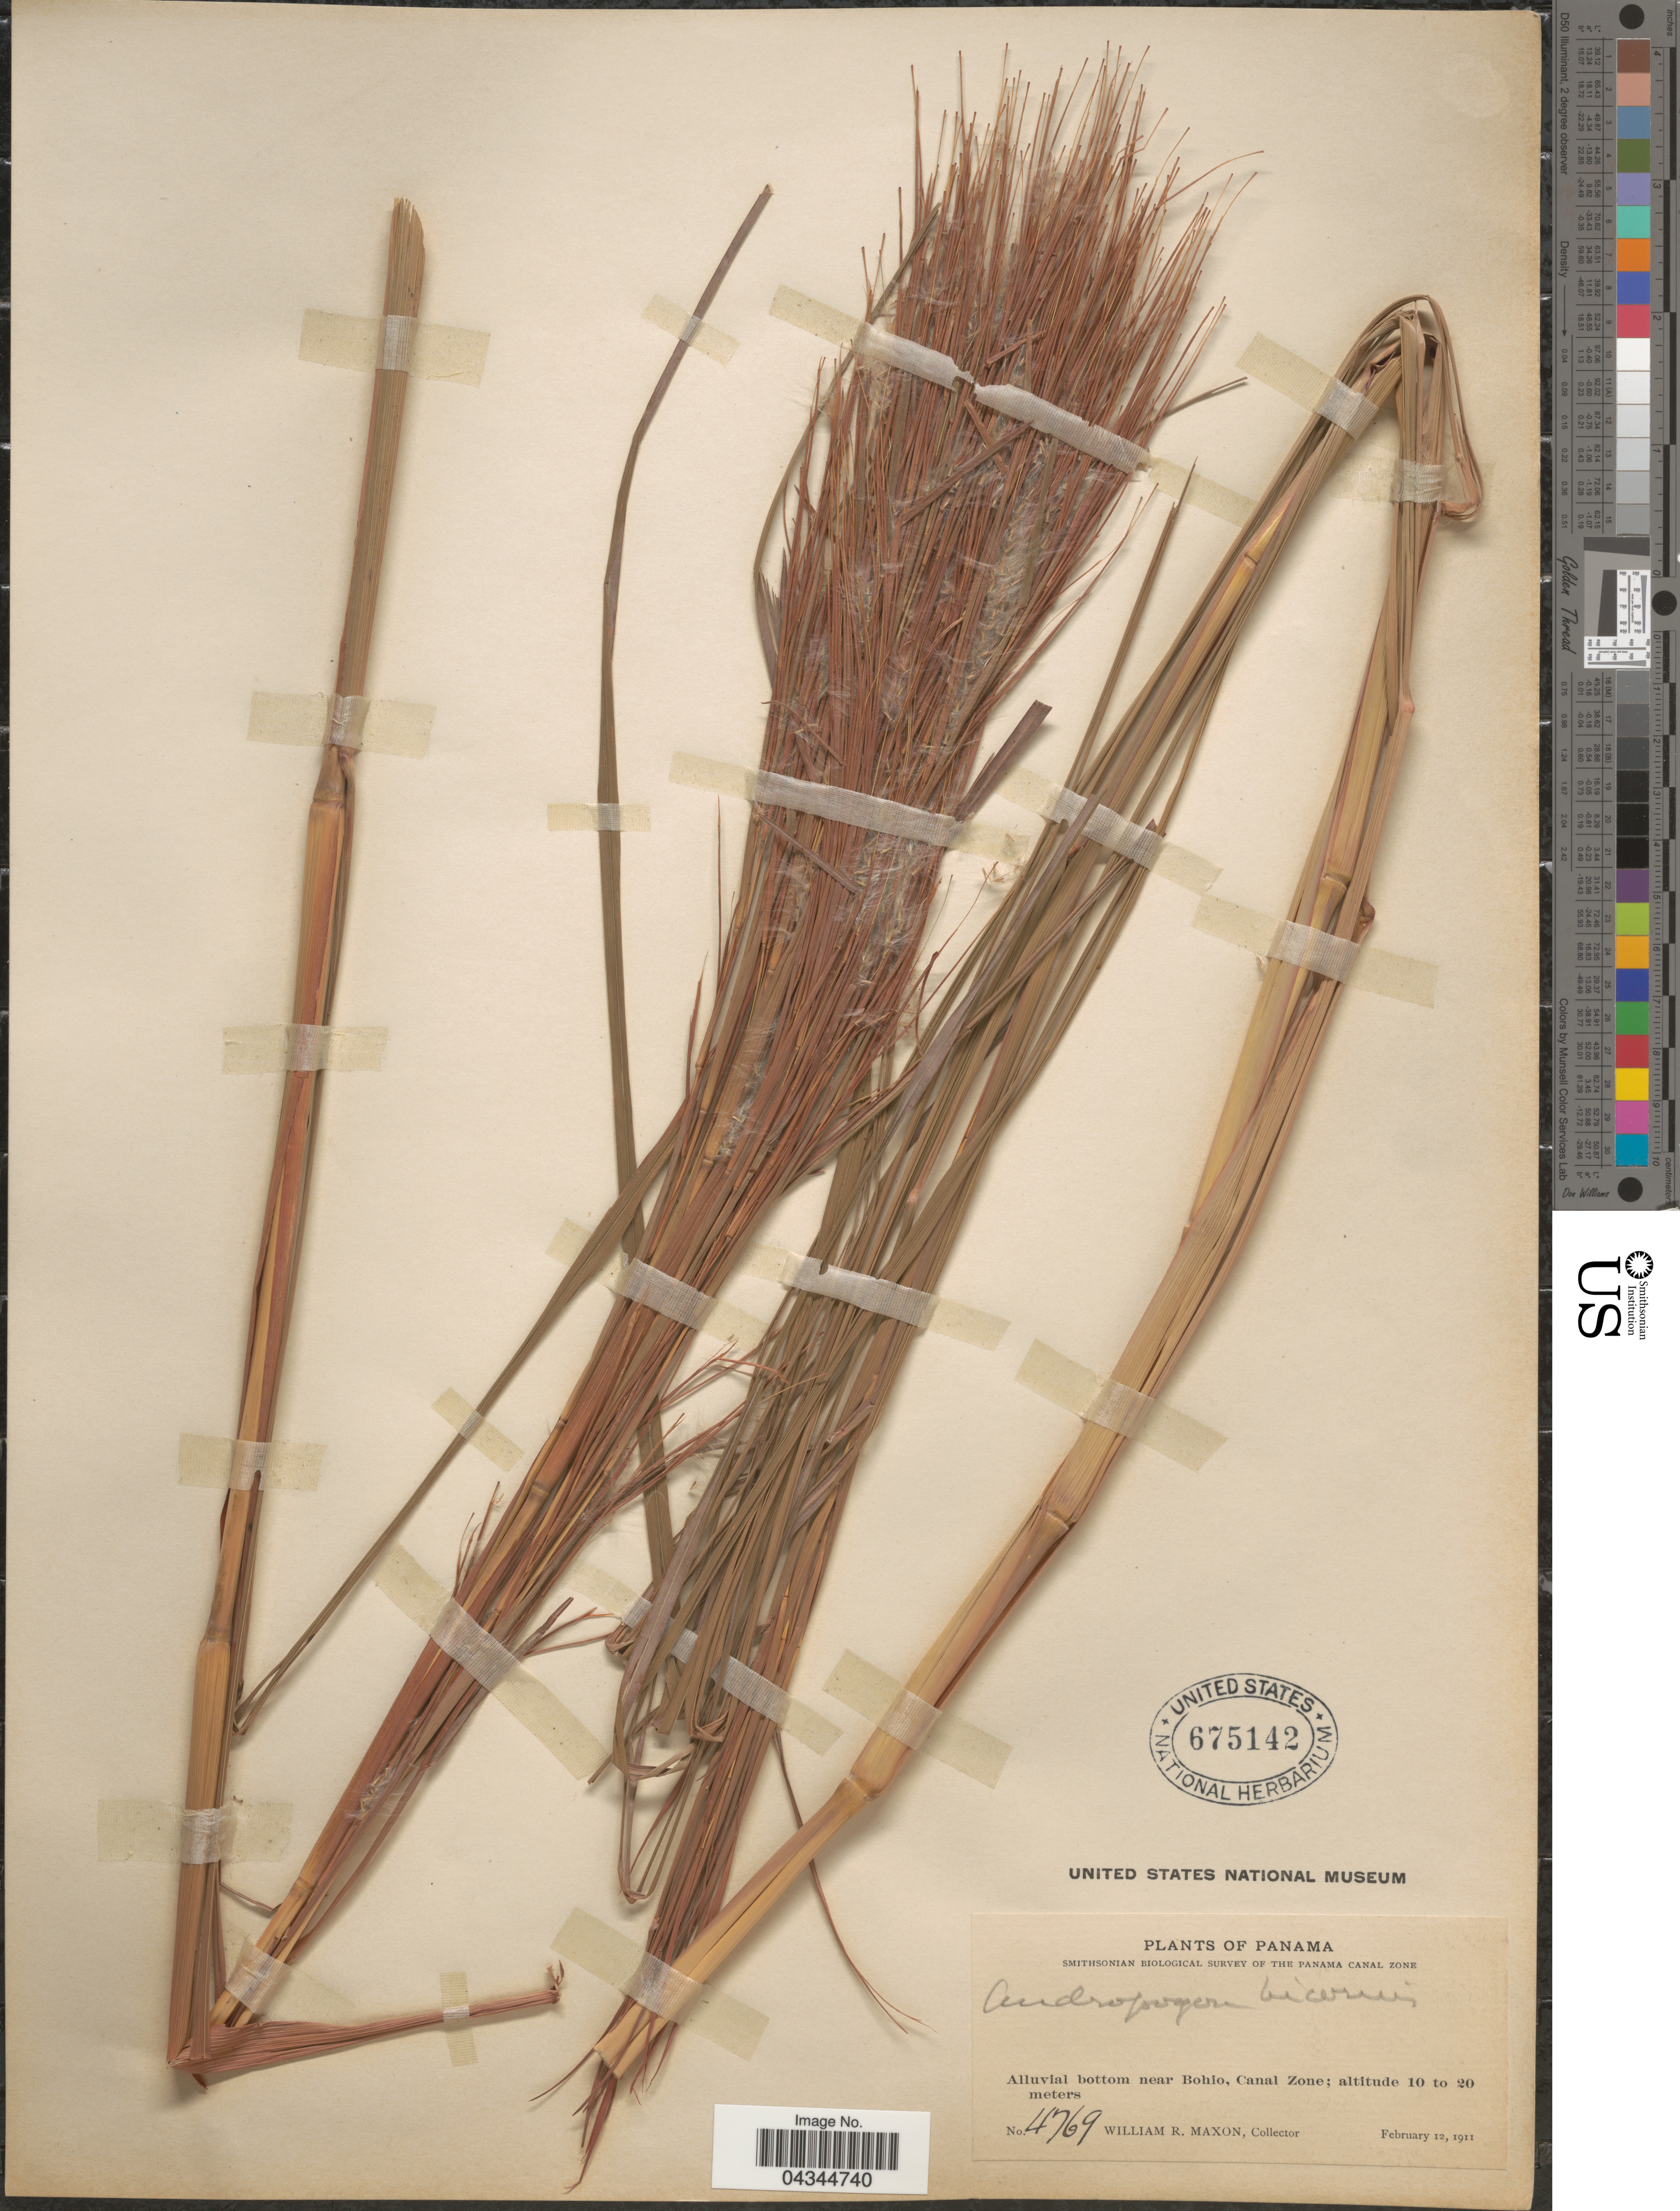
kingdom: Plantae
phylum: Tracheophyta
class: Liliopsida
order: Poales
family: Poaceae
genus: Andropogon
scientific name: Andropogon bicornis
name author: L.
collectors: W. R. Maxon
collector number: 4769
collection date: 1911-02-12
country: Panama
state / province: Colón / Panamá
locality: Smithsonian Biological Survey of the Panama Canal Zone. Alluvial bottom near Bohio, Canal Zone.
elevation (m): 10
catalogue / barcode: US 675142